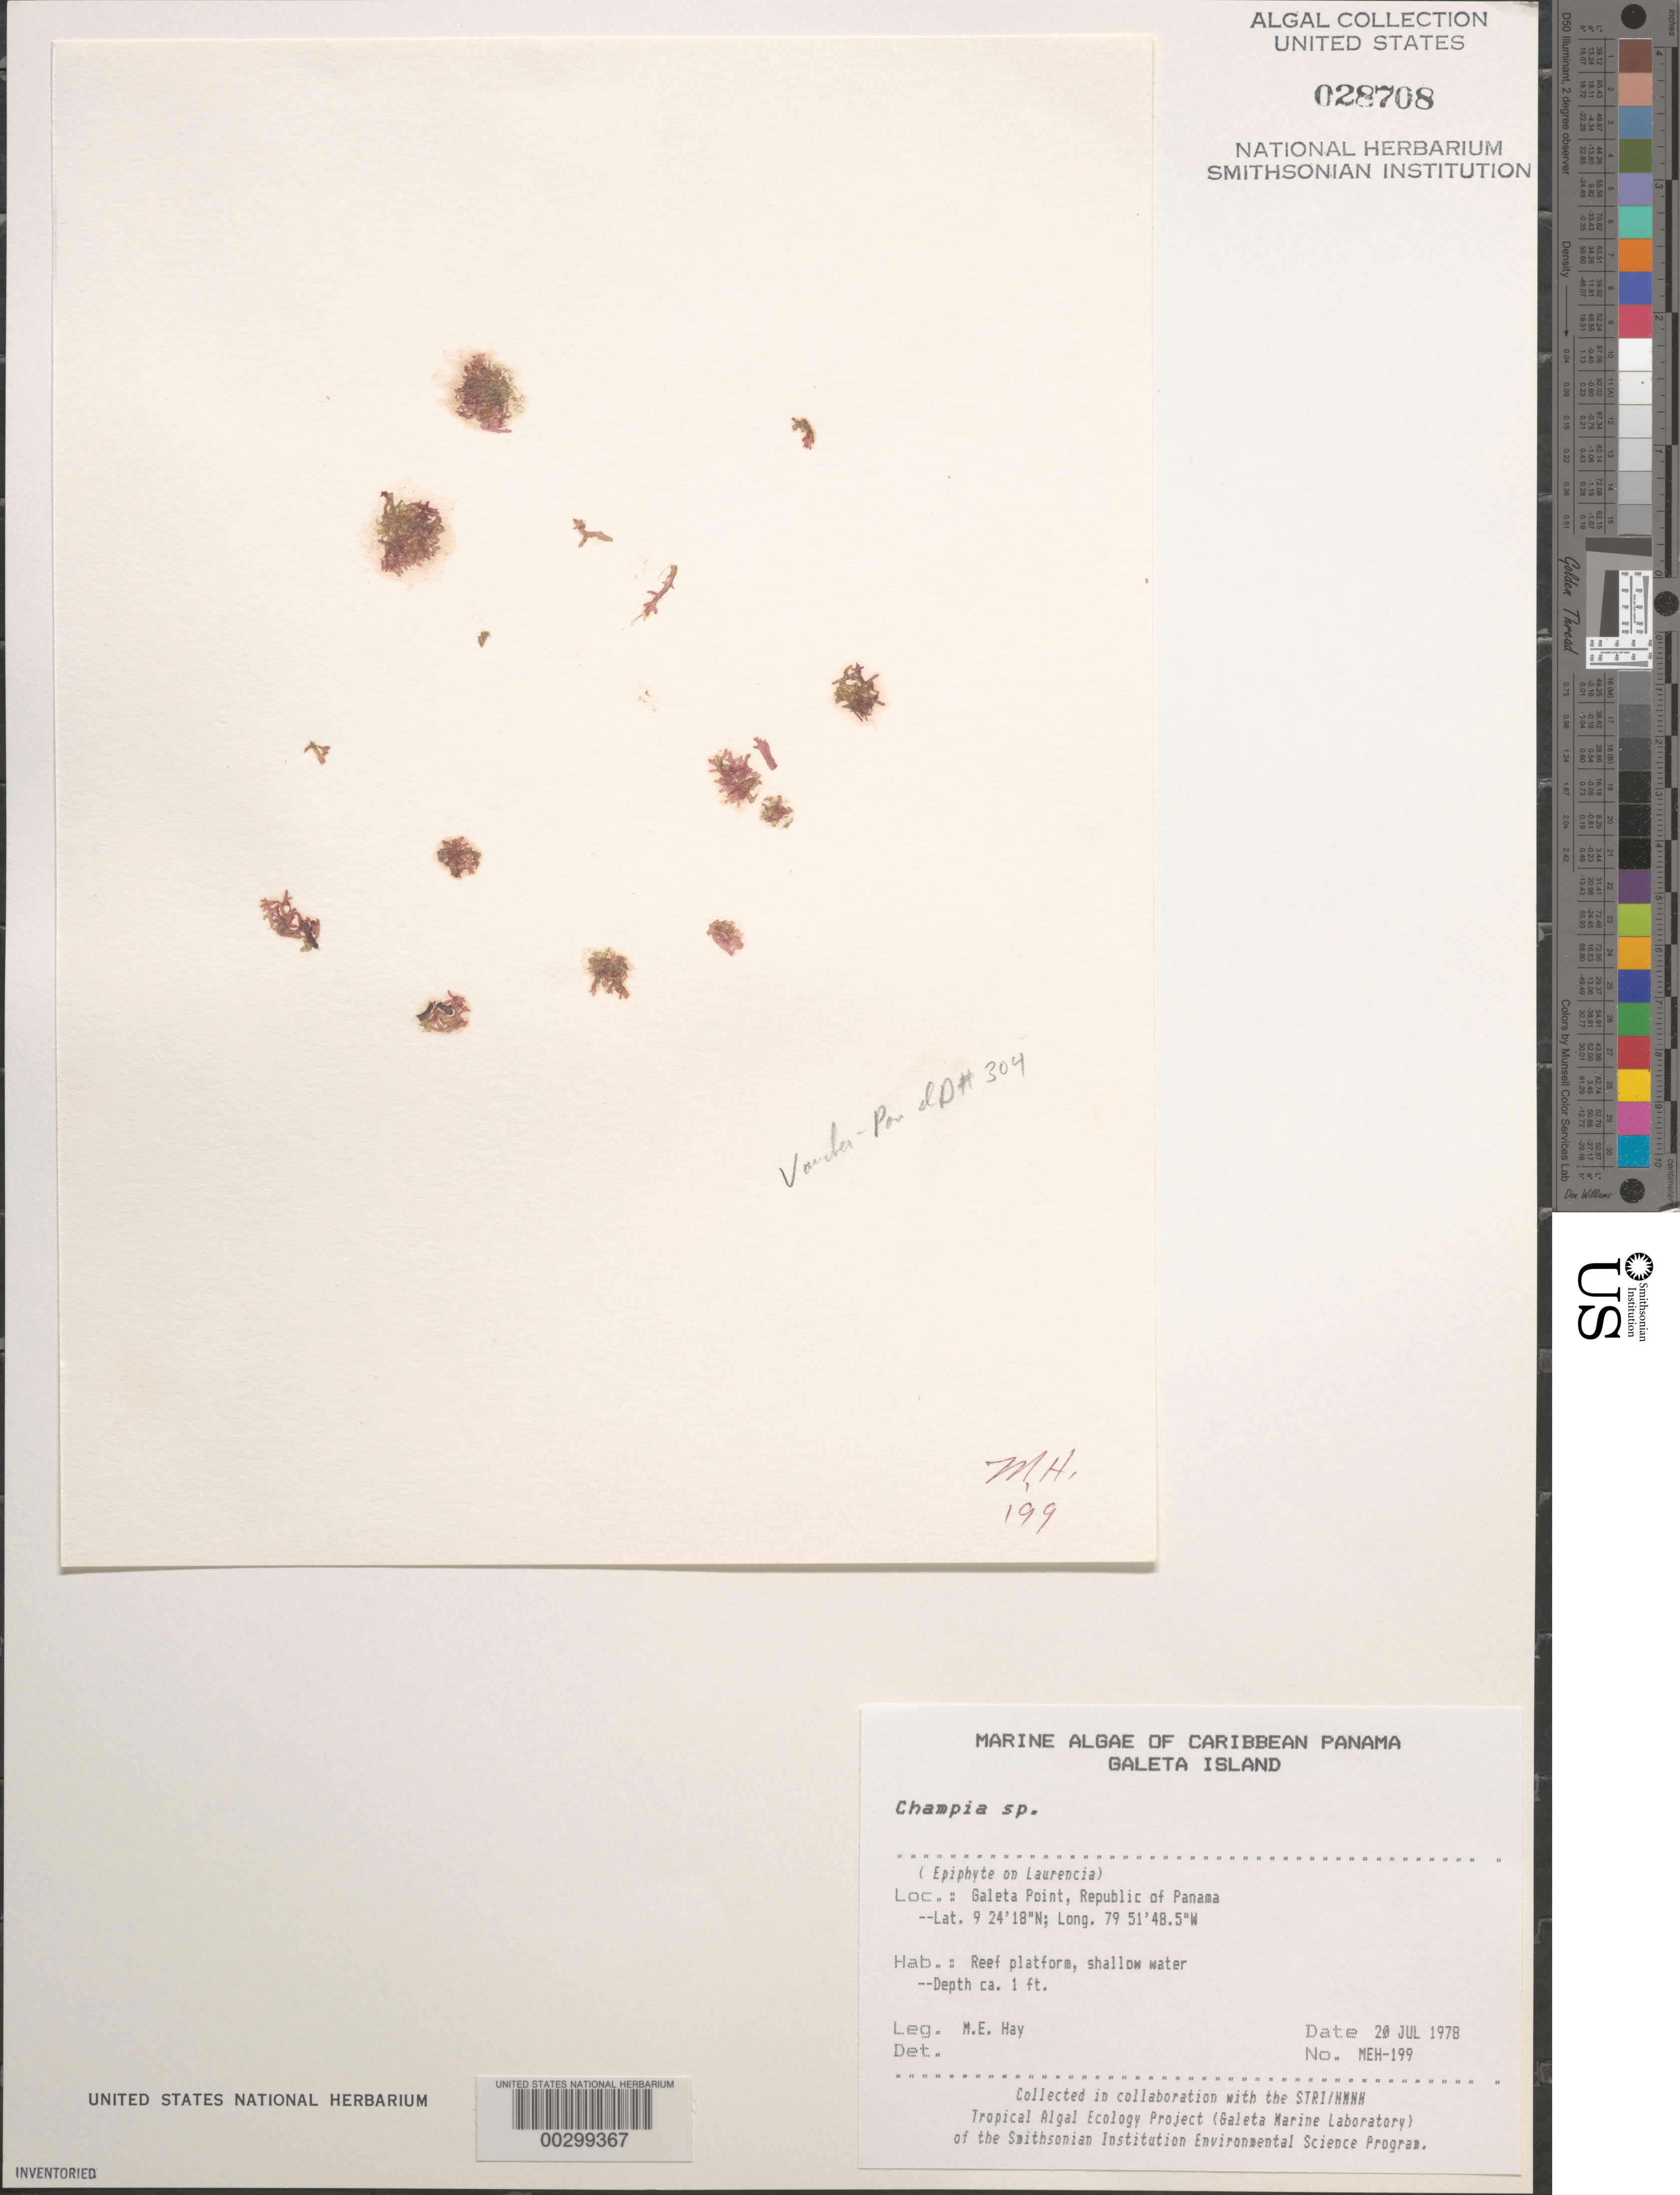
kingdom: Plantae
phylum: Rhodophyta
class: Florideophyceae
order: Rhodymeniales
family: Champiaceae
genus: Champia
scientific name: Champia sp.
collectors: M. E. Hay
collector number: MEH-199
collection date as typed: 20 Jul 1978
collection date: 1978-07-20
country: Panama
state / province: Colón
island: Galeta Island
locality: Galeta Point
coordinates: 9 24' 18" N, 79 51' 48.5" W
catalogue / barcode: US 28708